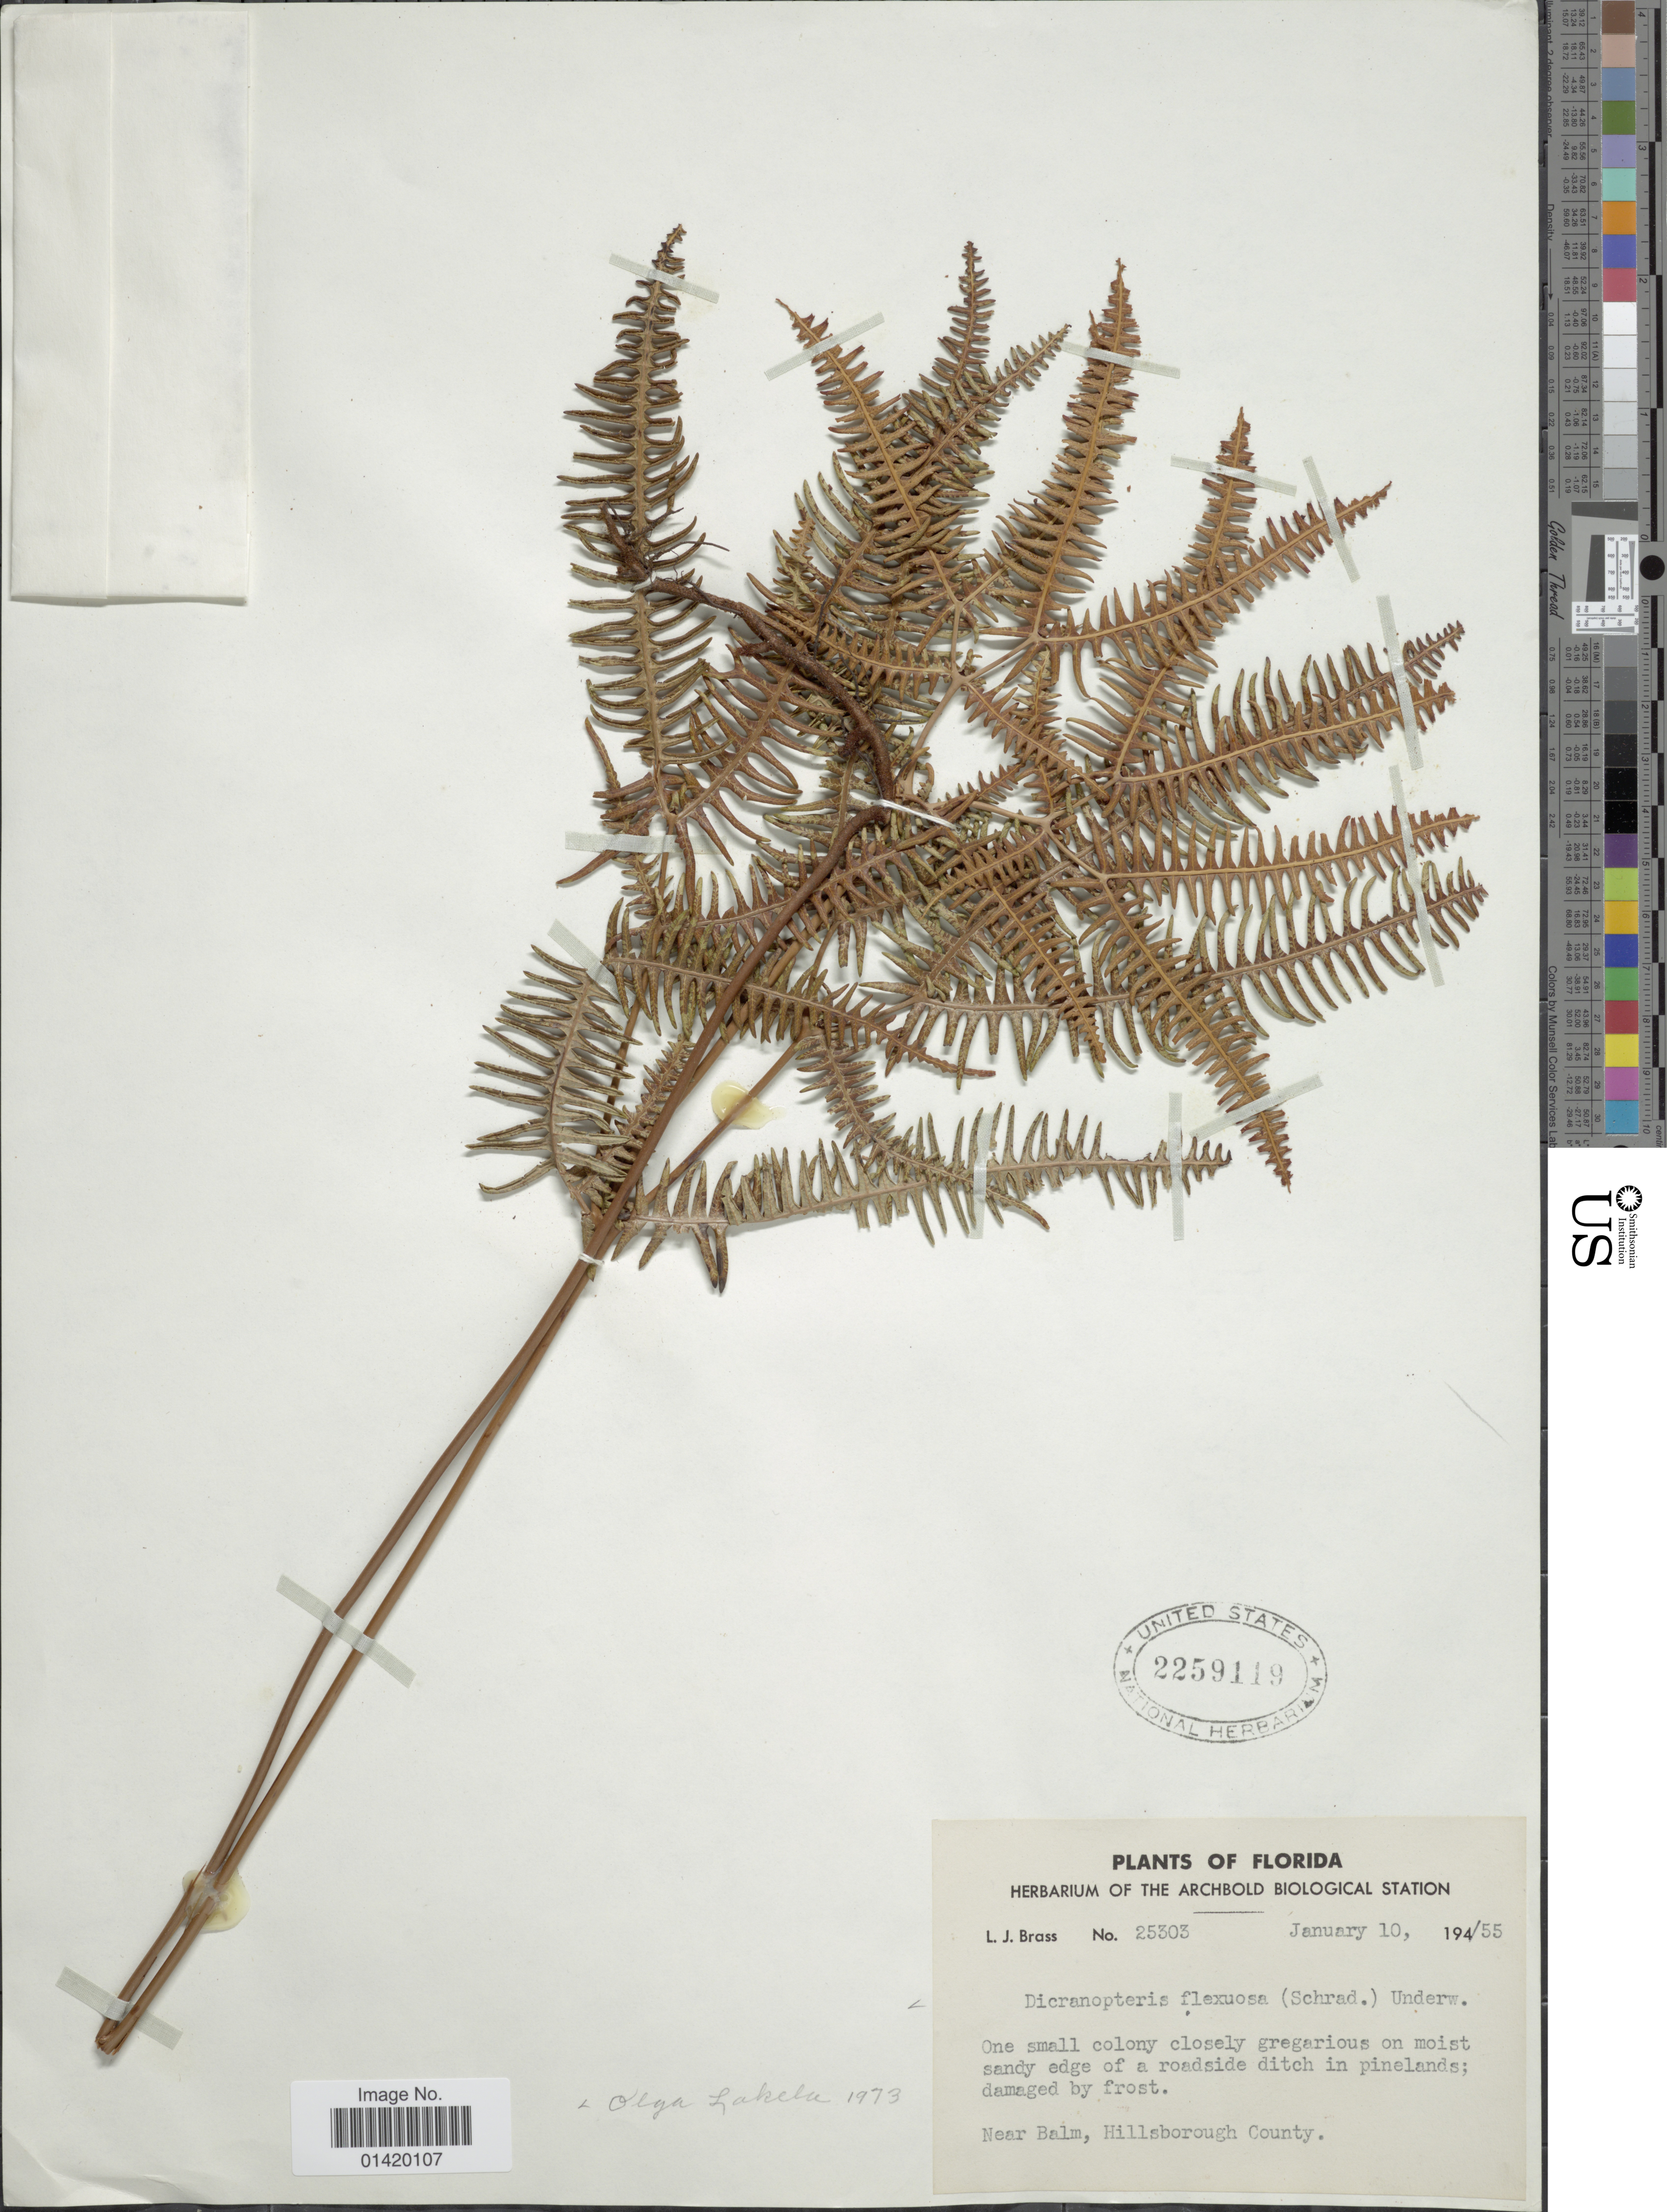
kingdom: Plantae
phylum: Tracheophyta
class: Polypodiopsida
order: Gleicheniales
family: Gleicheniaceae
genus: Dicranopteris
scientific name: Dicranopteris flexuosa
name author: (Schrad.) Underw.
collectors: L. J. Brass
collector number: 25303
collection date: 1955-01-10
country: United States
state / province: Florida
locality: Near Balm, Hillsborough County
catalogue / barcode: US 2259119